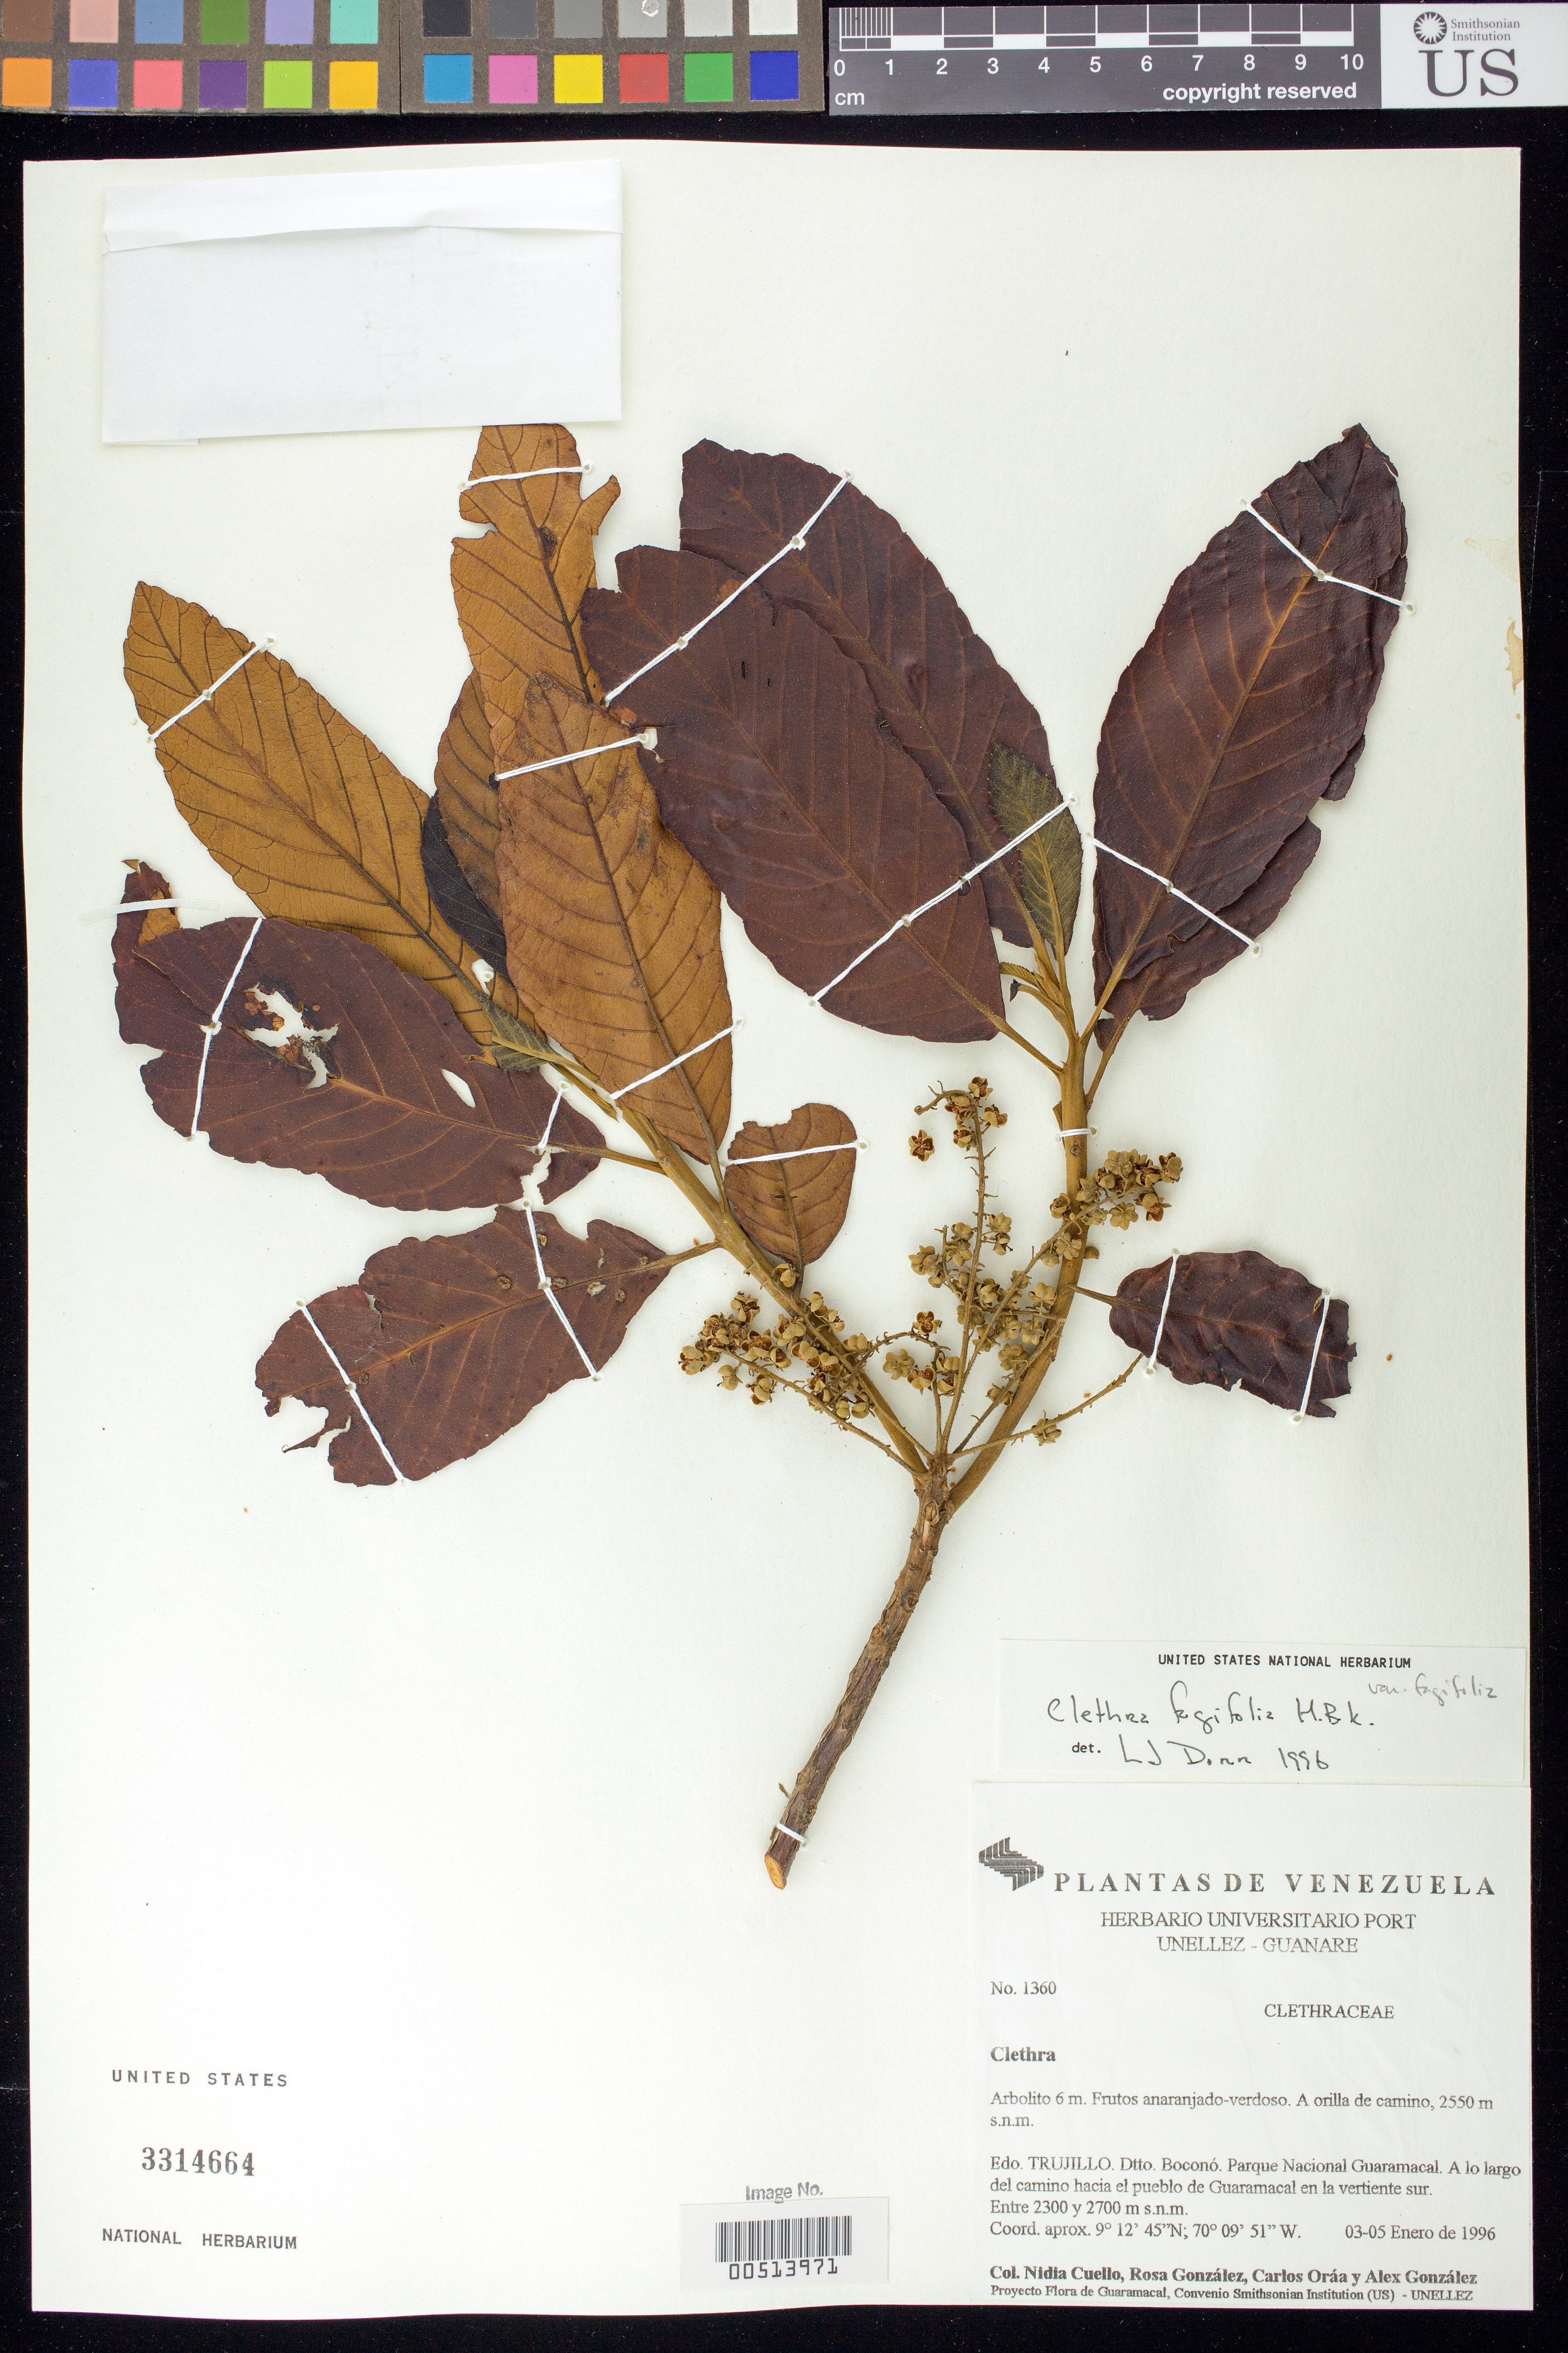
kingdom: Plantae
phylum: Tracheophyta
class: Magnoliopsida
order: Ericales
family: Clethraceae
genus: Clethra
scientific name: Clethra fagifolia var. fagifolia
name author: Kunth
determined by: Dorr, L. J., (BOT), Smithsonian Institution - National Museum of Natural History (UNITED STATES)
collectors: N. L. Cuello, R. González, C. Oráa & A. Gonzáles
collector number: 1360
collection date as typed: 03 Jan 1996 to 05 Jan 1996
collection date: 1996-01-03/1996-01-05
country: Venezuela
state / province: Trujillo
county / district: Boconó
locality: Parque Nacional Guaramacal. Camino hacia el pueblo de Guaramacal, vertiente S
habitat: A orilla del camino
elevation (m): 2550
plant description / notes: MO, PORT, US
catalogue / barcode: US 3314664